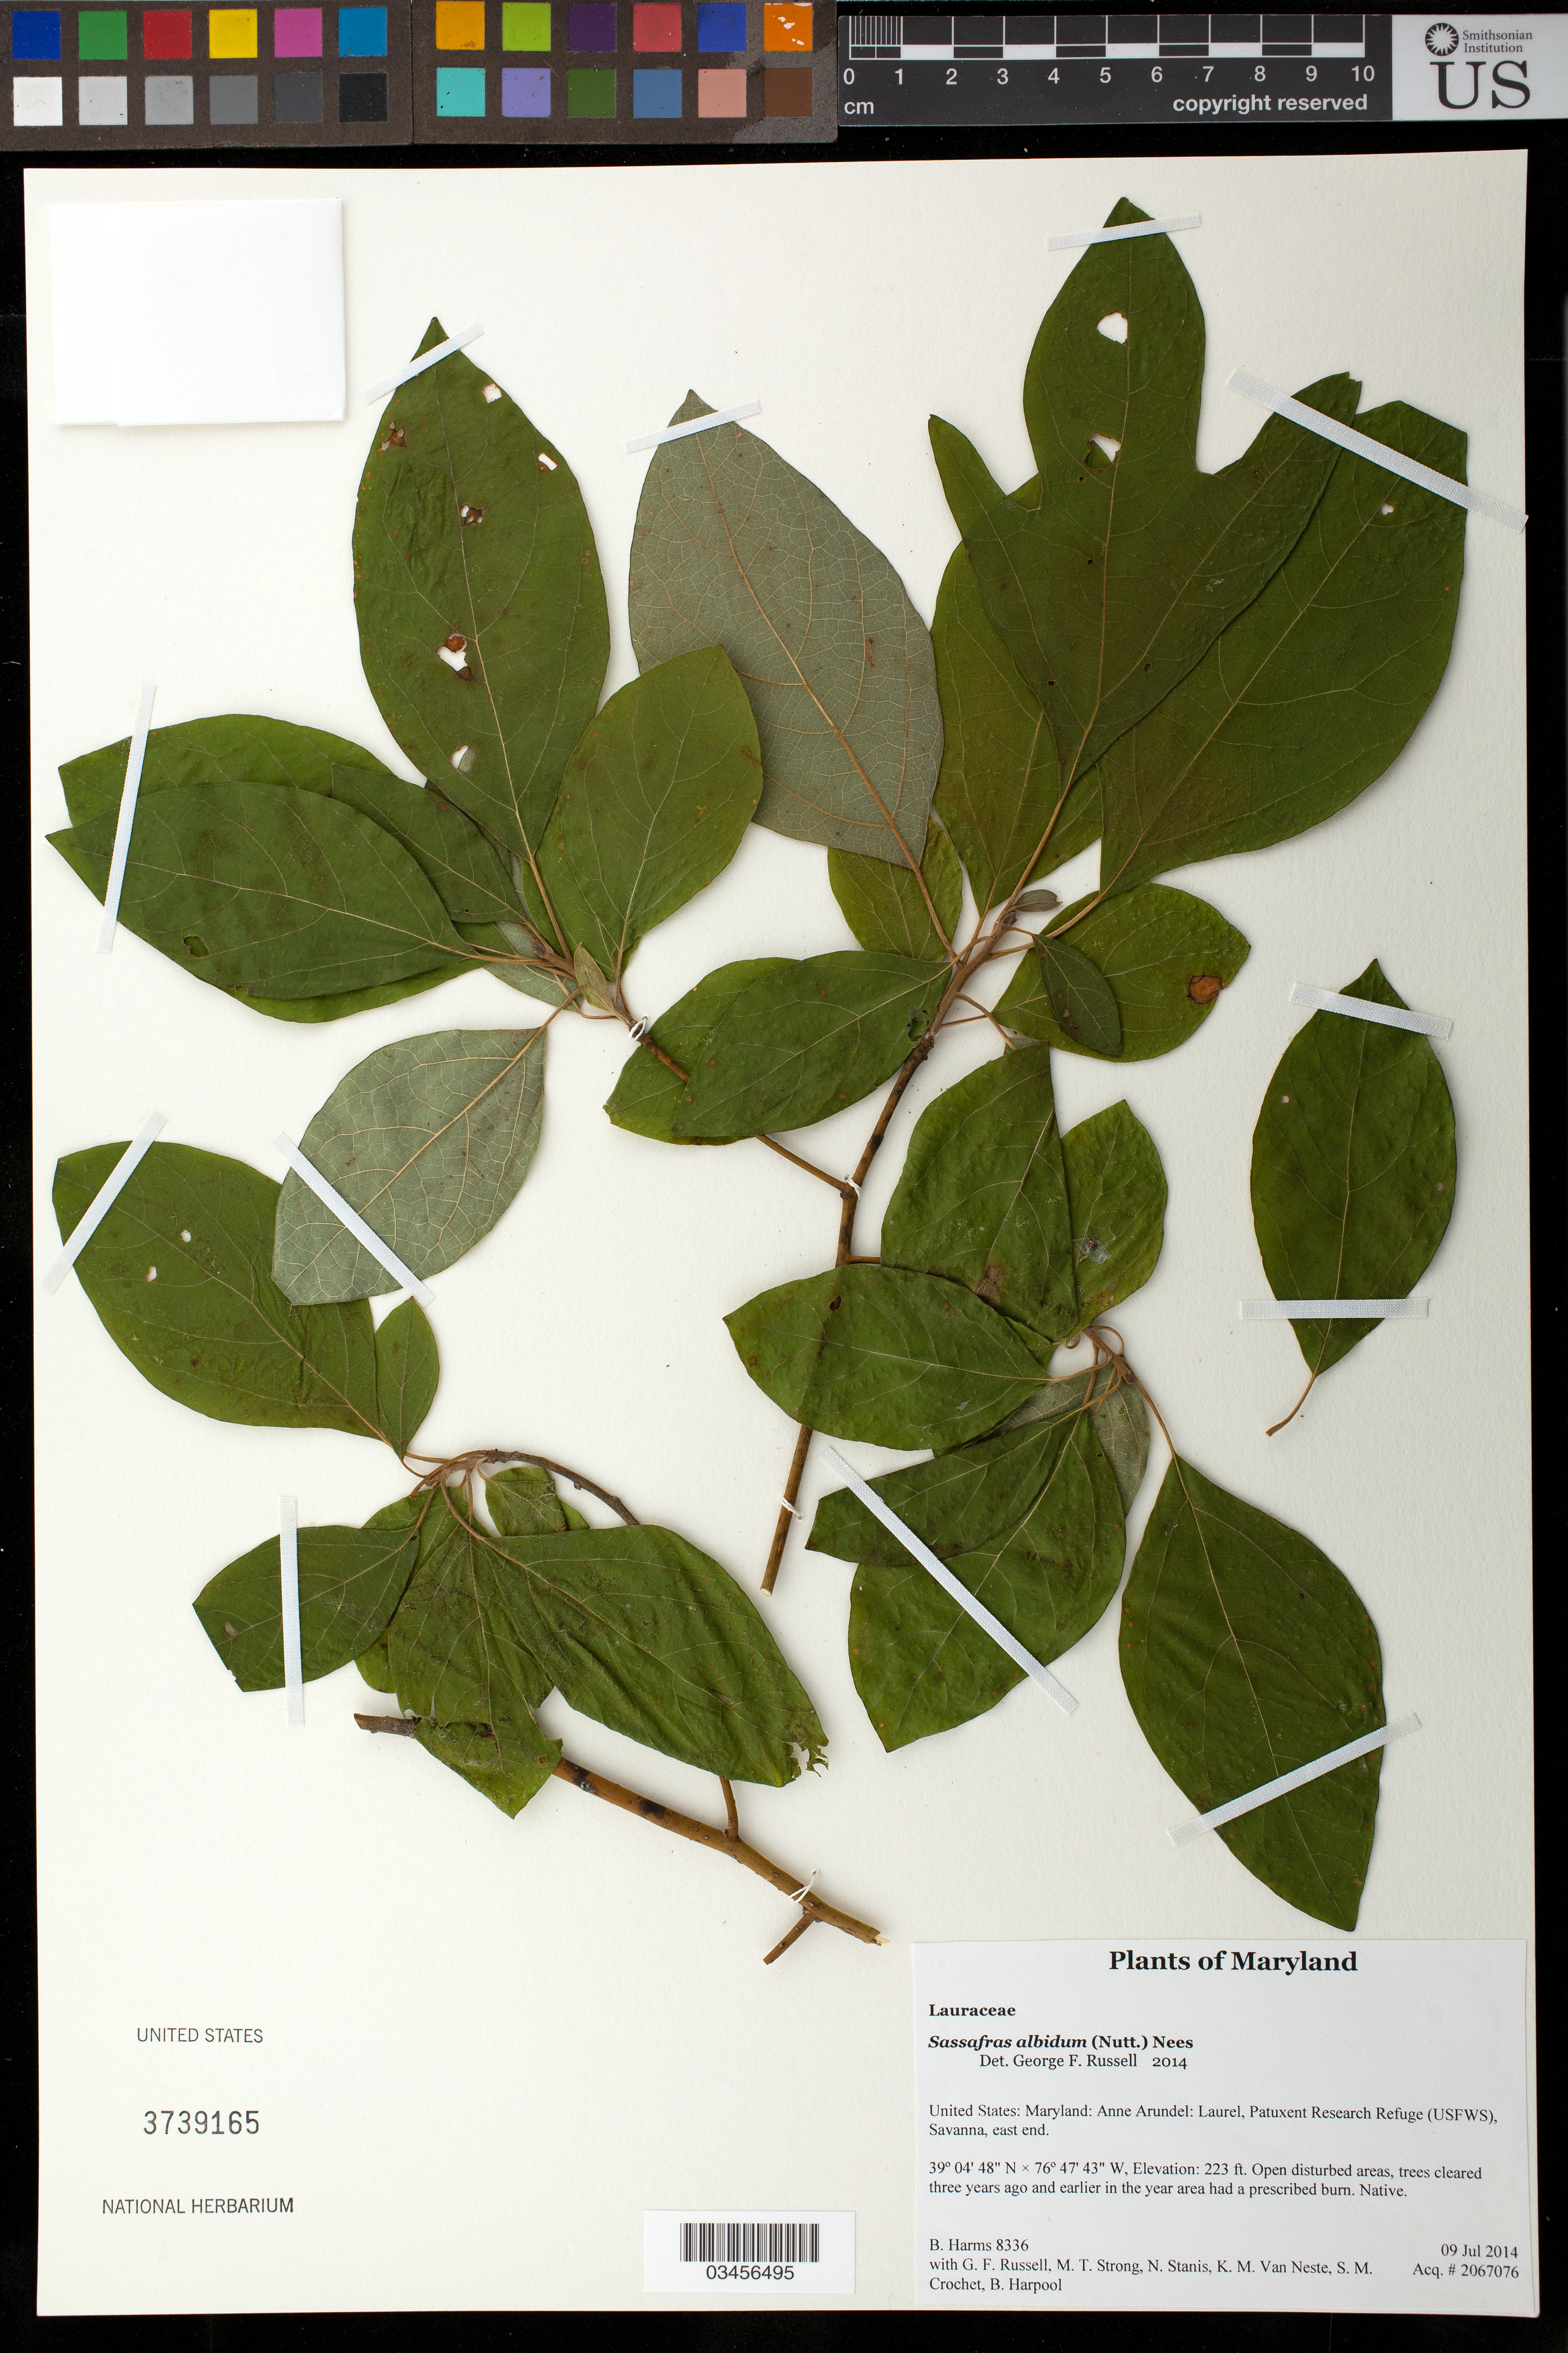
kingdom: Plantae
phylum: Tracheophyta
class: Magnoliopsida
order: Laurales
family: Lauraceae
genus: Sassafras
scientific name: Sassafras albidum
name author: (Nutt.) Nees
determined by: Russell, George F., (UNITED STATES)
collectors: B. Harms, G. Russell, M. T. Strong, N. Stanis, K. M. Van Neste & S. M. Crochet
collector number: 8336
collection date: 2014-07-09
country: United States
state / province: Maryland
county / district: Anne Arundel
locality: Laurel, Patuxent Research Refuge (USFWS), Savanna, east end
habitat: Open disturbed areas, trees cleared three years ago and earlier in the year area had a prescribed burn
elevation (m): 68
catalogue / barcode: US 3739165